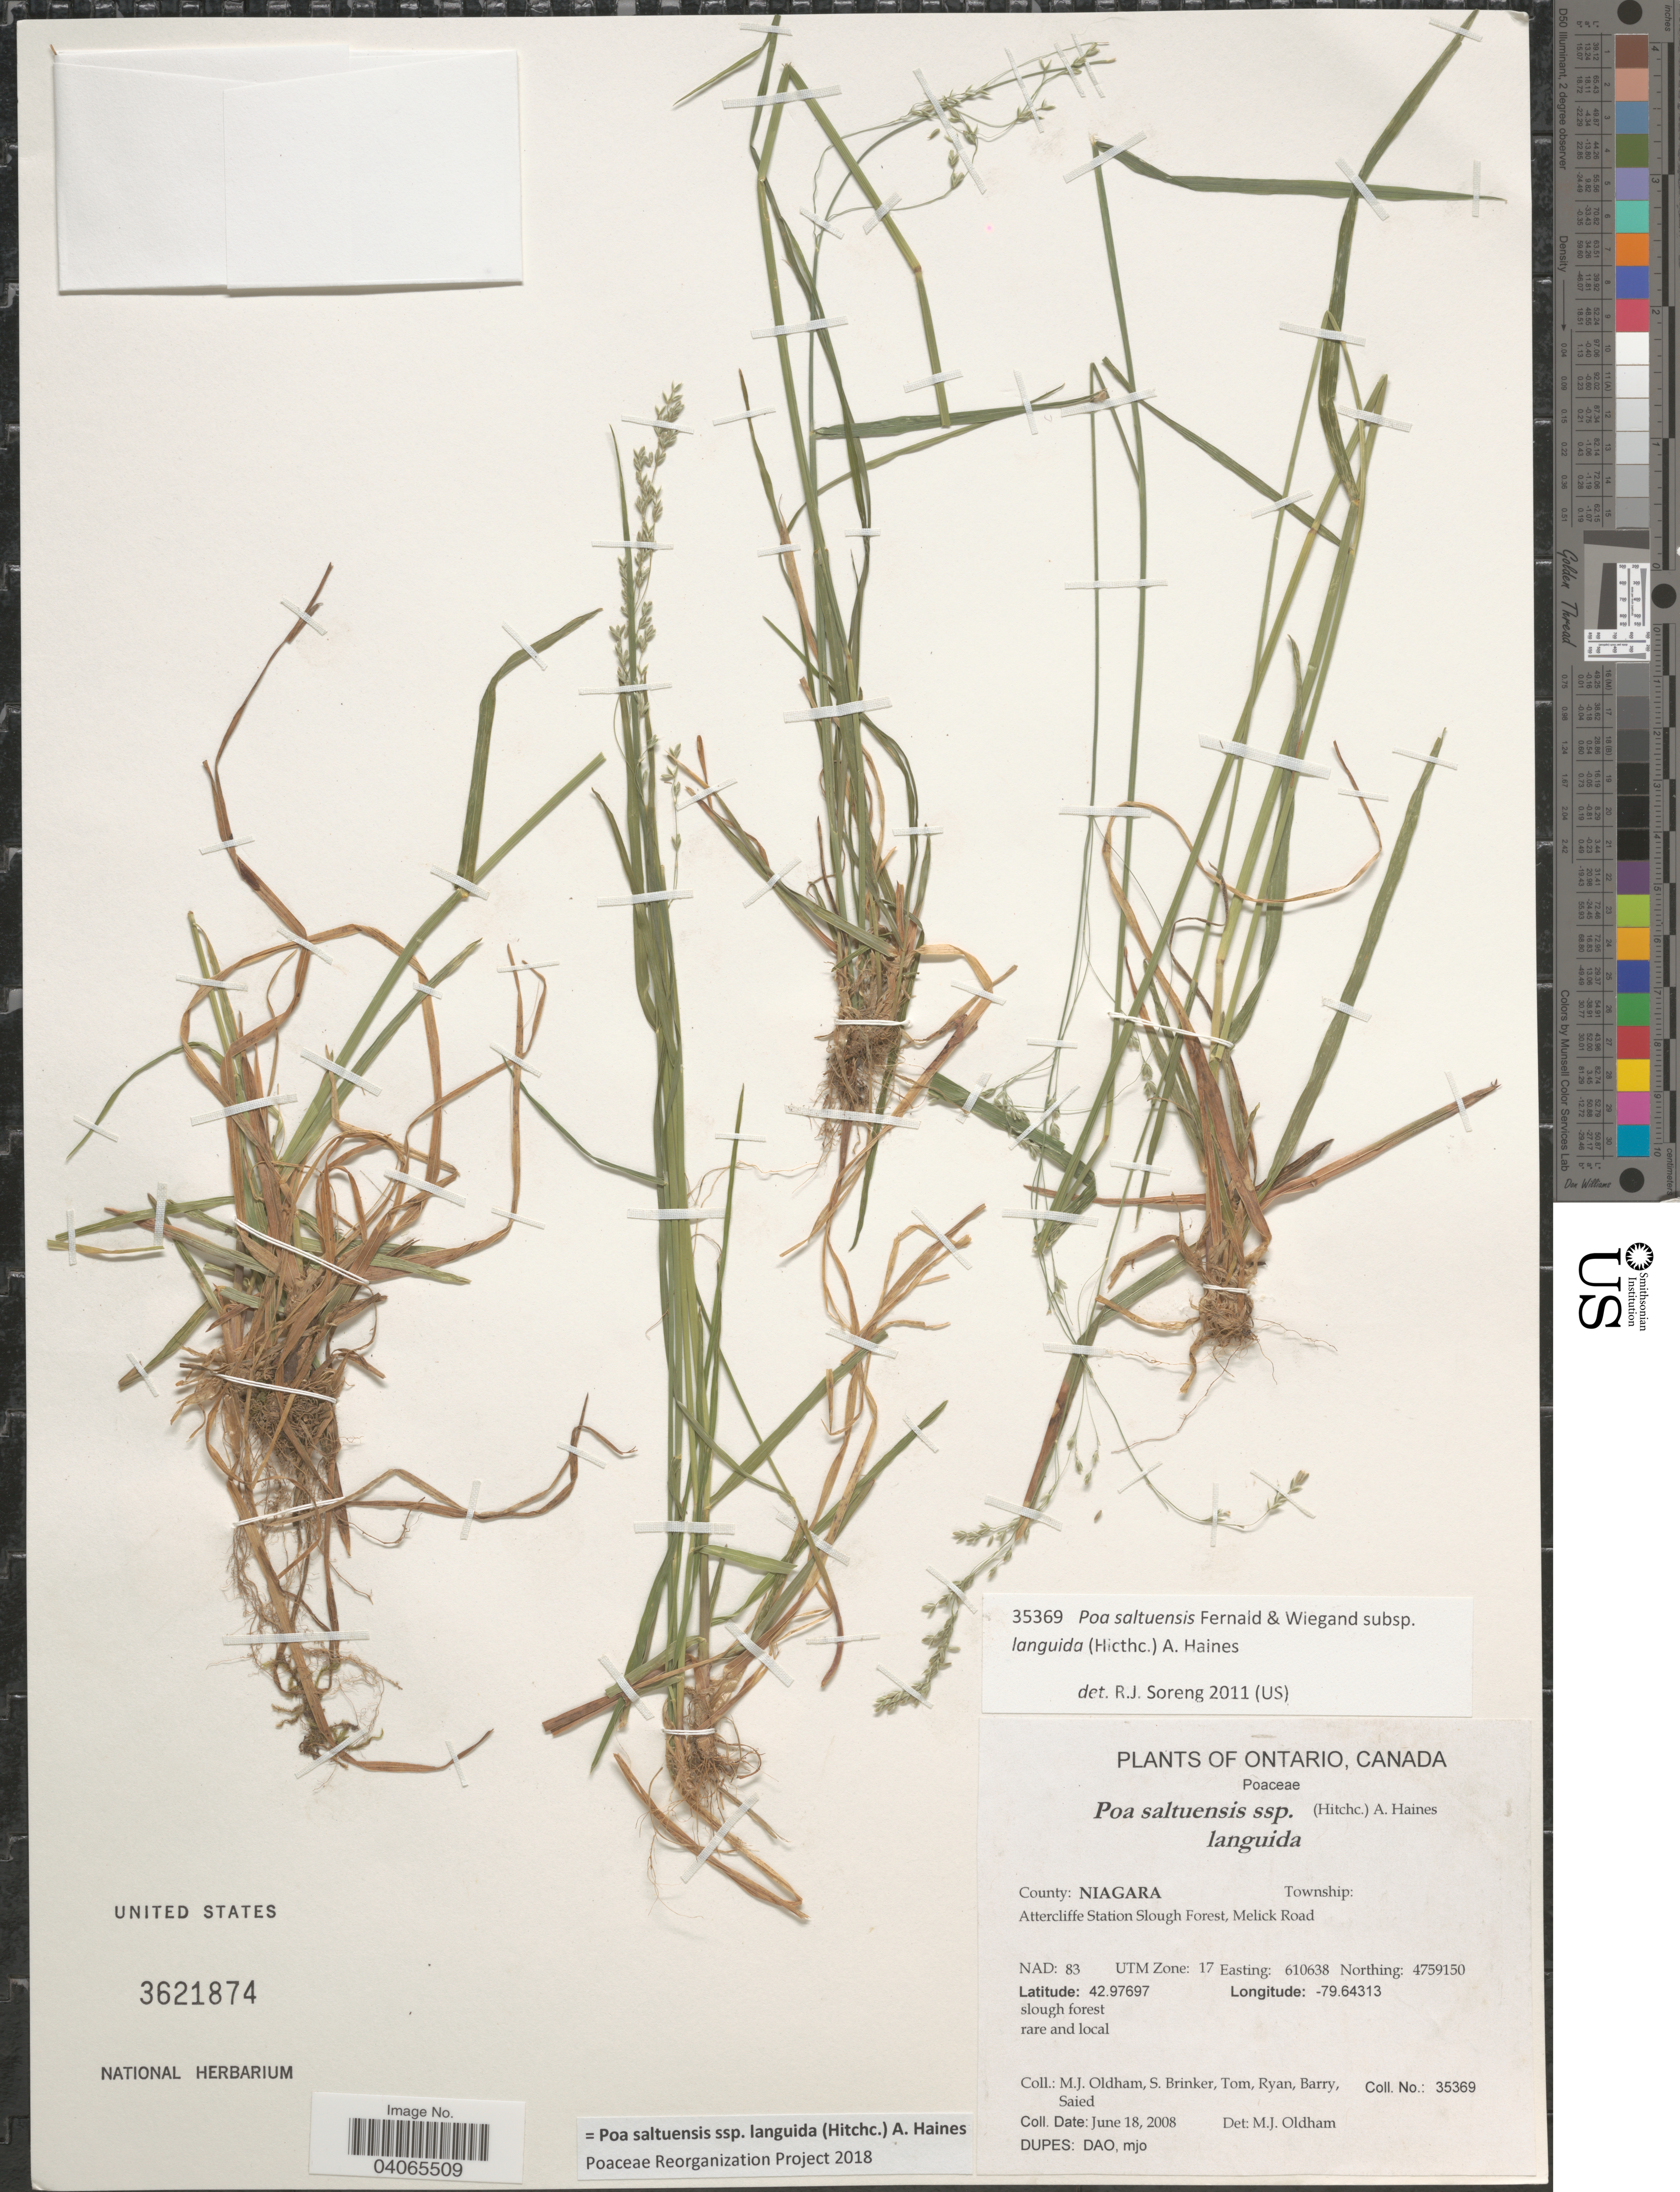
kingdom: Plantae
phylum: Tracheophyta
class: Liliopsida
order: Poales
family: Poaceae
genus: Poa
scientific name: Poa saltuensis subsp. languida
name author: (Hitchc.) A. Haines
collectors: M. Oldham, S. Brinker, -. Tom, Ryan & et al.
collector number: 35369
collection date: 2008-06-18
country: Canada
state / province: Ontario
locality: County: Niagara. Attercliffe Station Slough Forest, Melick Road. NAD: 83. UTM Zone: 17. Easting: 610638. Northing: 4759150.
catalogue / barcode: US 3621874